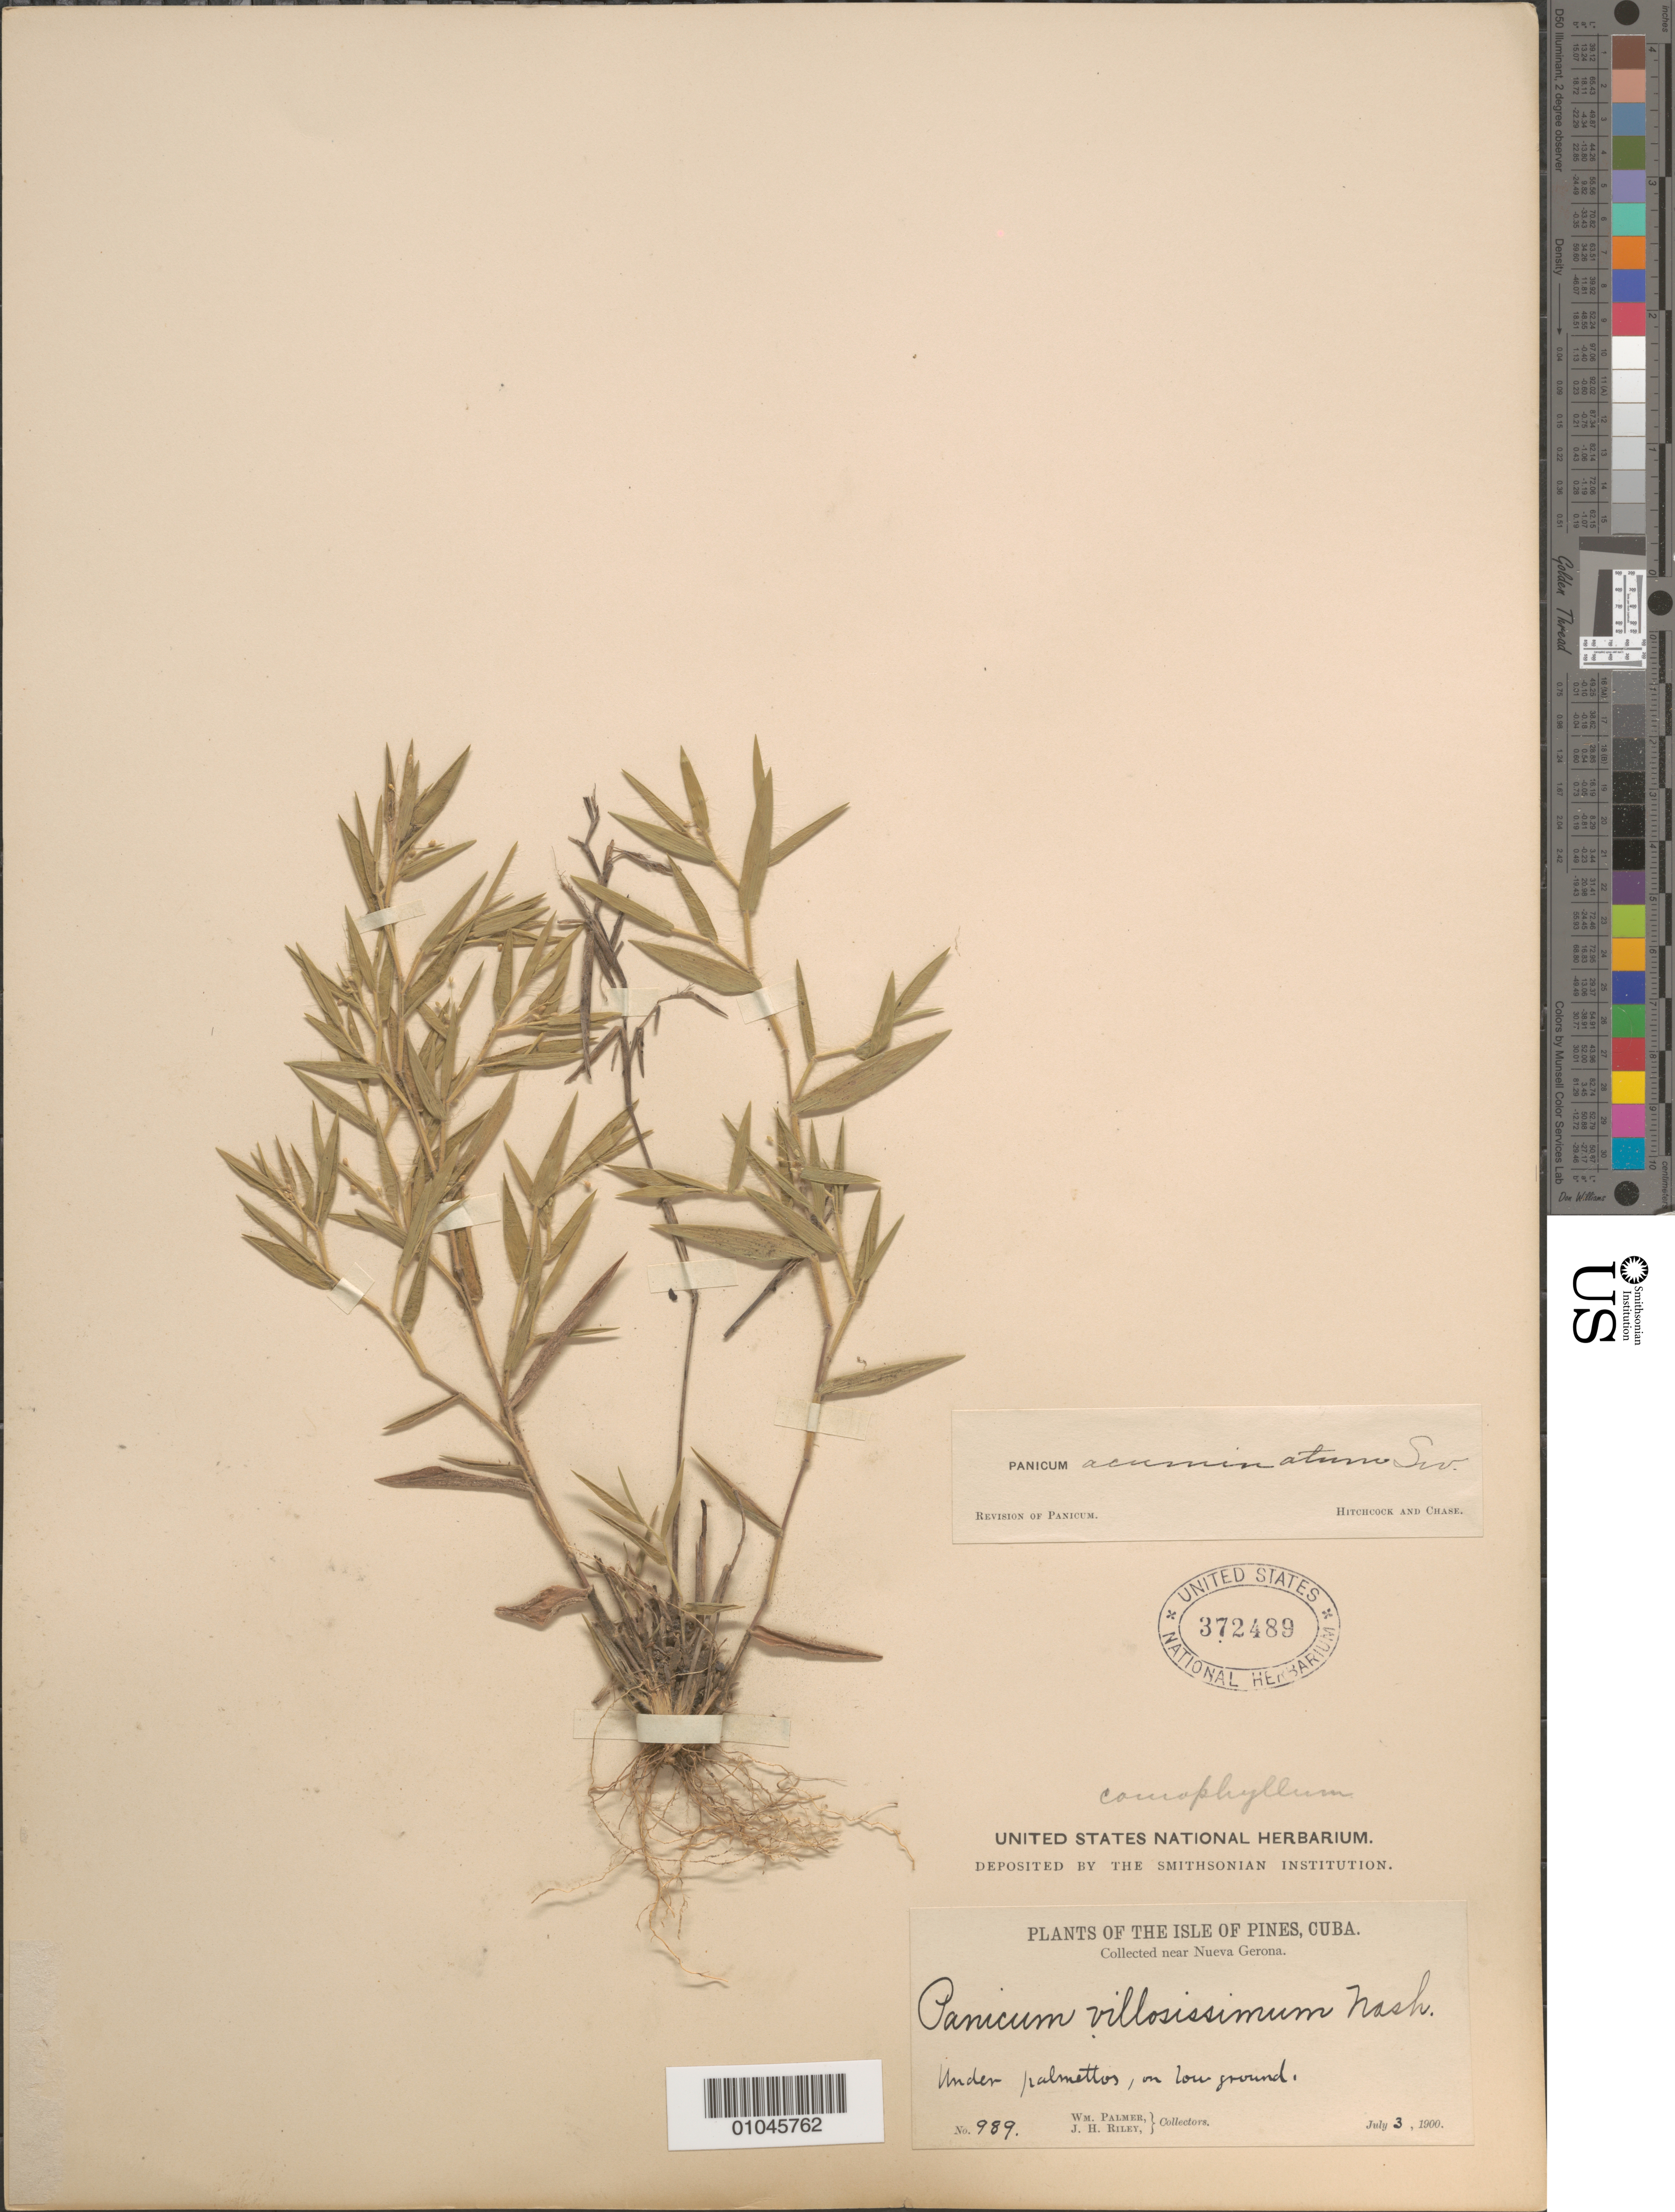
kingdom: Plantae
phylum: Tracheophyta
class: Liliopsida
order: Poales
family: Poaceae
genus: Panicum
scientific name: Panicum acuminatum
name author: Sw.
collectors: W. Palmer & J. H. Riley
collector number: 989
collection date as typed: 03 Jul 1900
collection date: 1900-07-03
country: Cuba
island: Cuba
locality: Under halmettos, on low ground Near Nueva Gerona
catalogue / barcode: US 372489